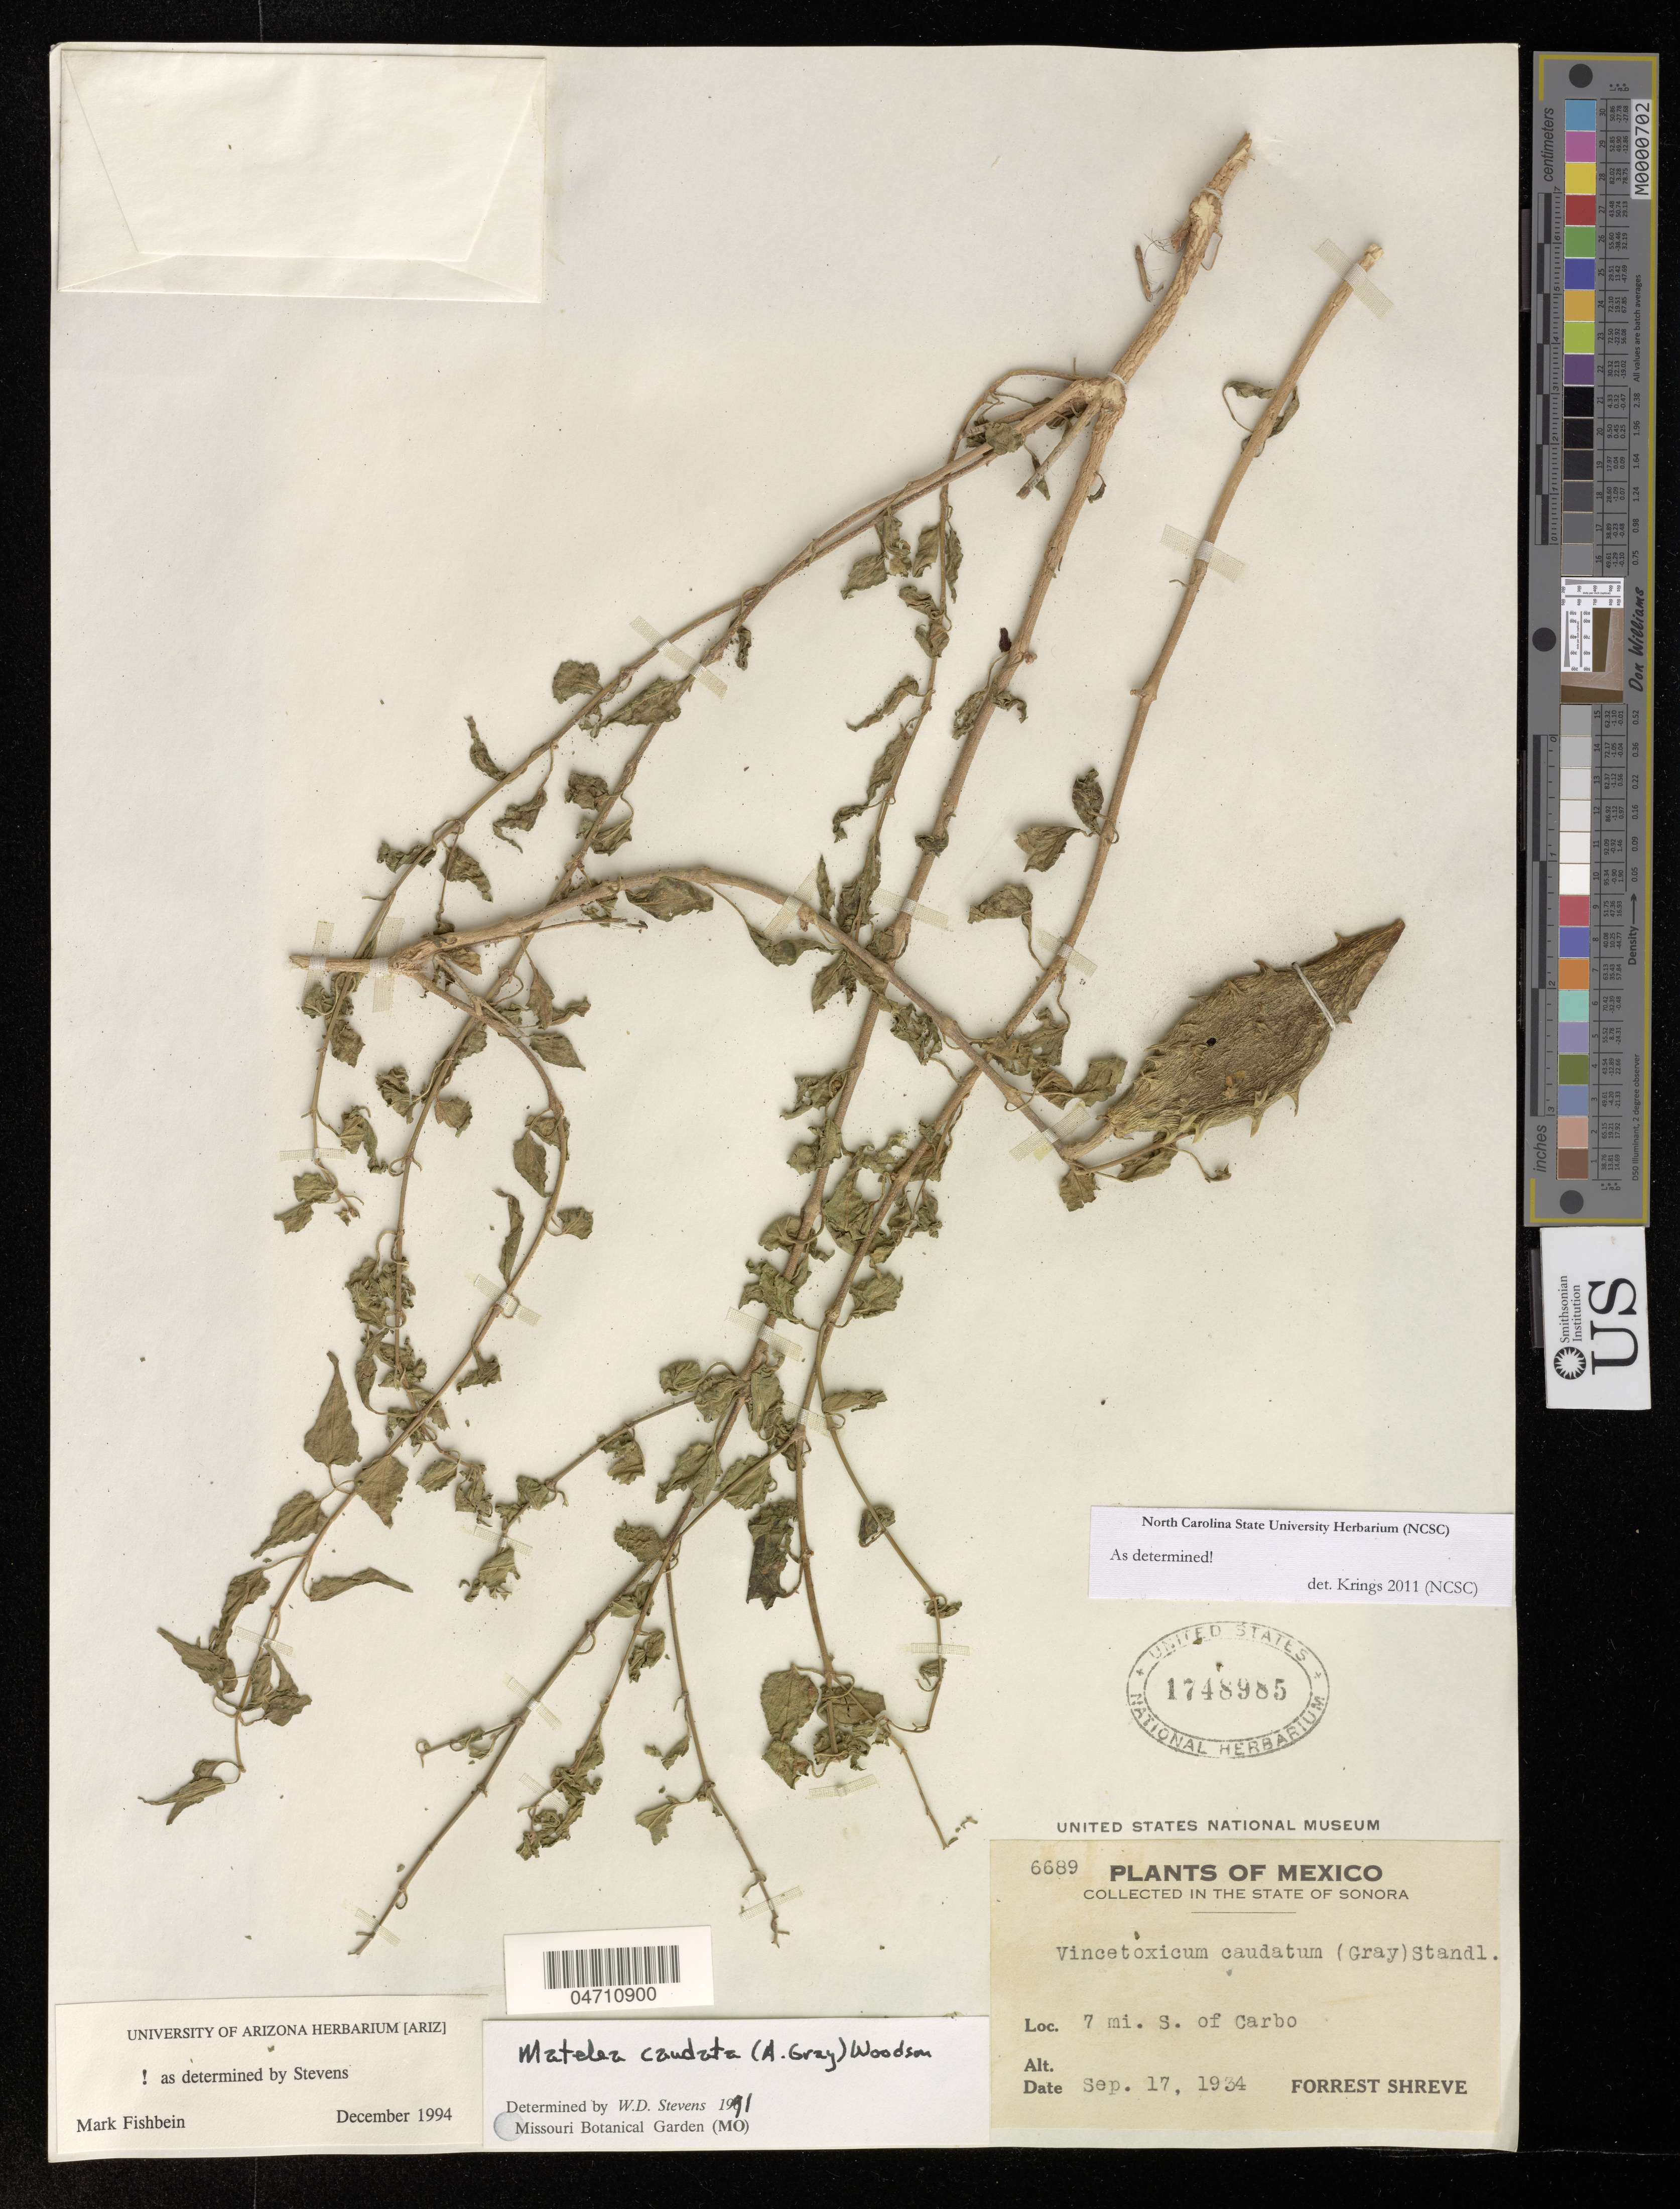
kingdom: Plantae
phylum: Tracheophyta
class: Magnoliopsida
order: Gentianales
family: Apocynaceae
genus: Matelea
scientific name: Matelea caudata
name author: (A. Gray) Woodson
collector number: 6689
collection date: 1934-09-17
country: Mexico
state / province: Sonora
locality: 7 mi. S. of Carbo. Forrest Shreve.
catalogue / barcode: US 1748985